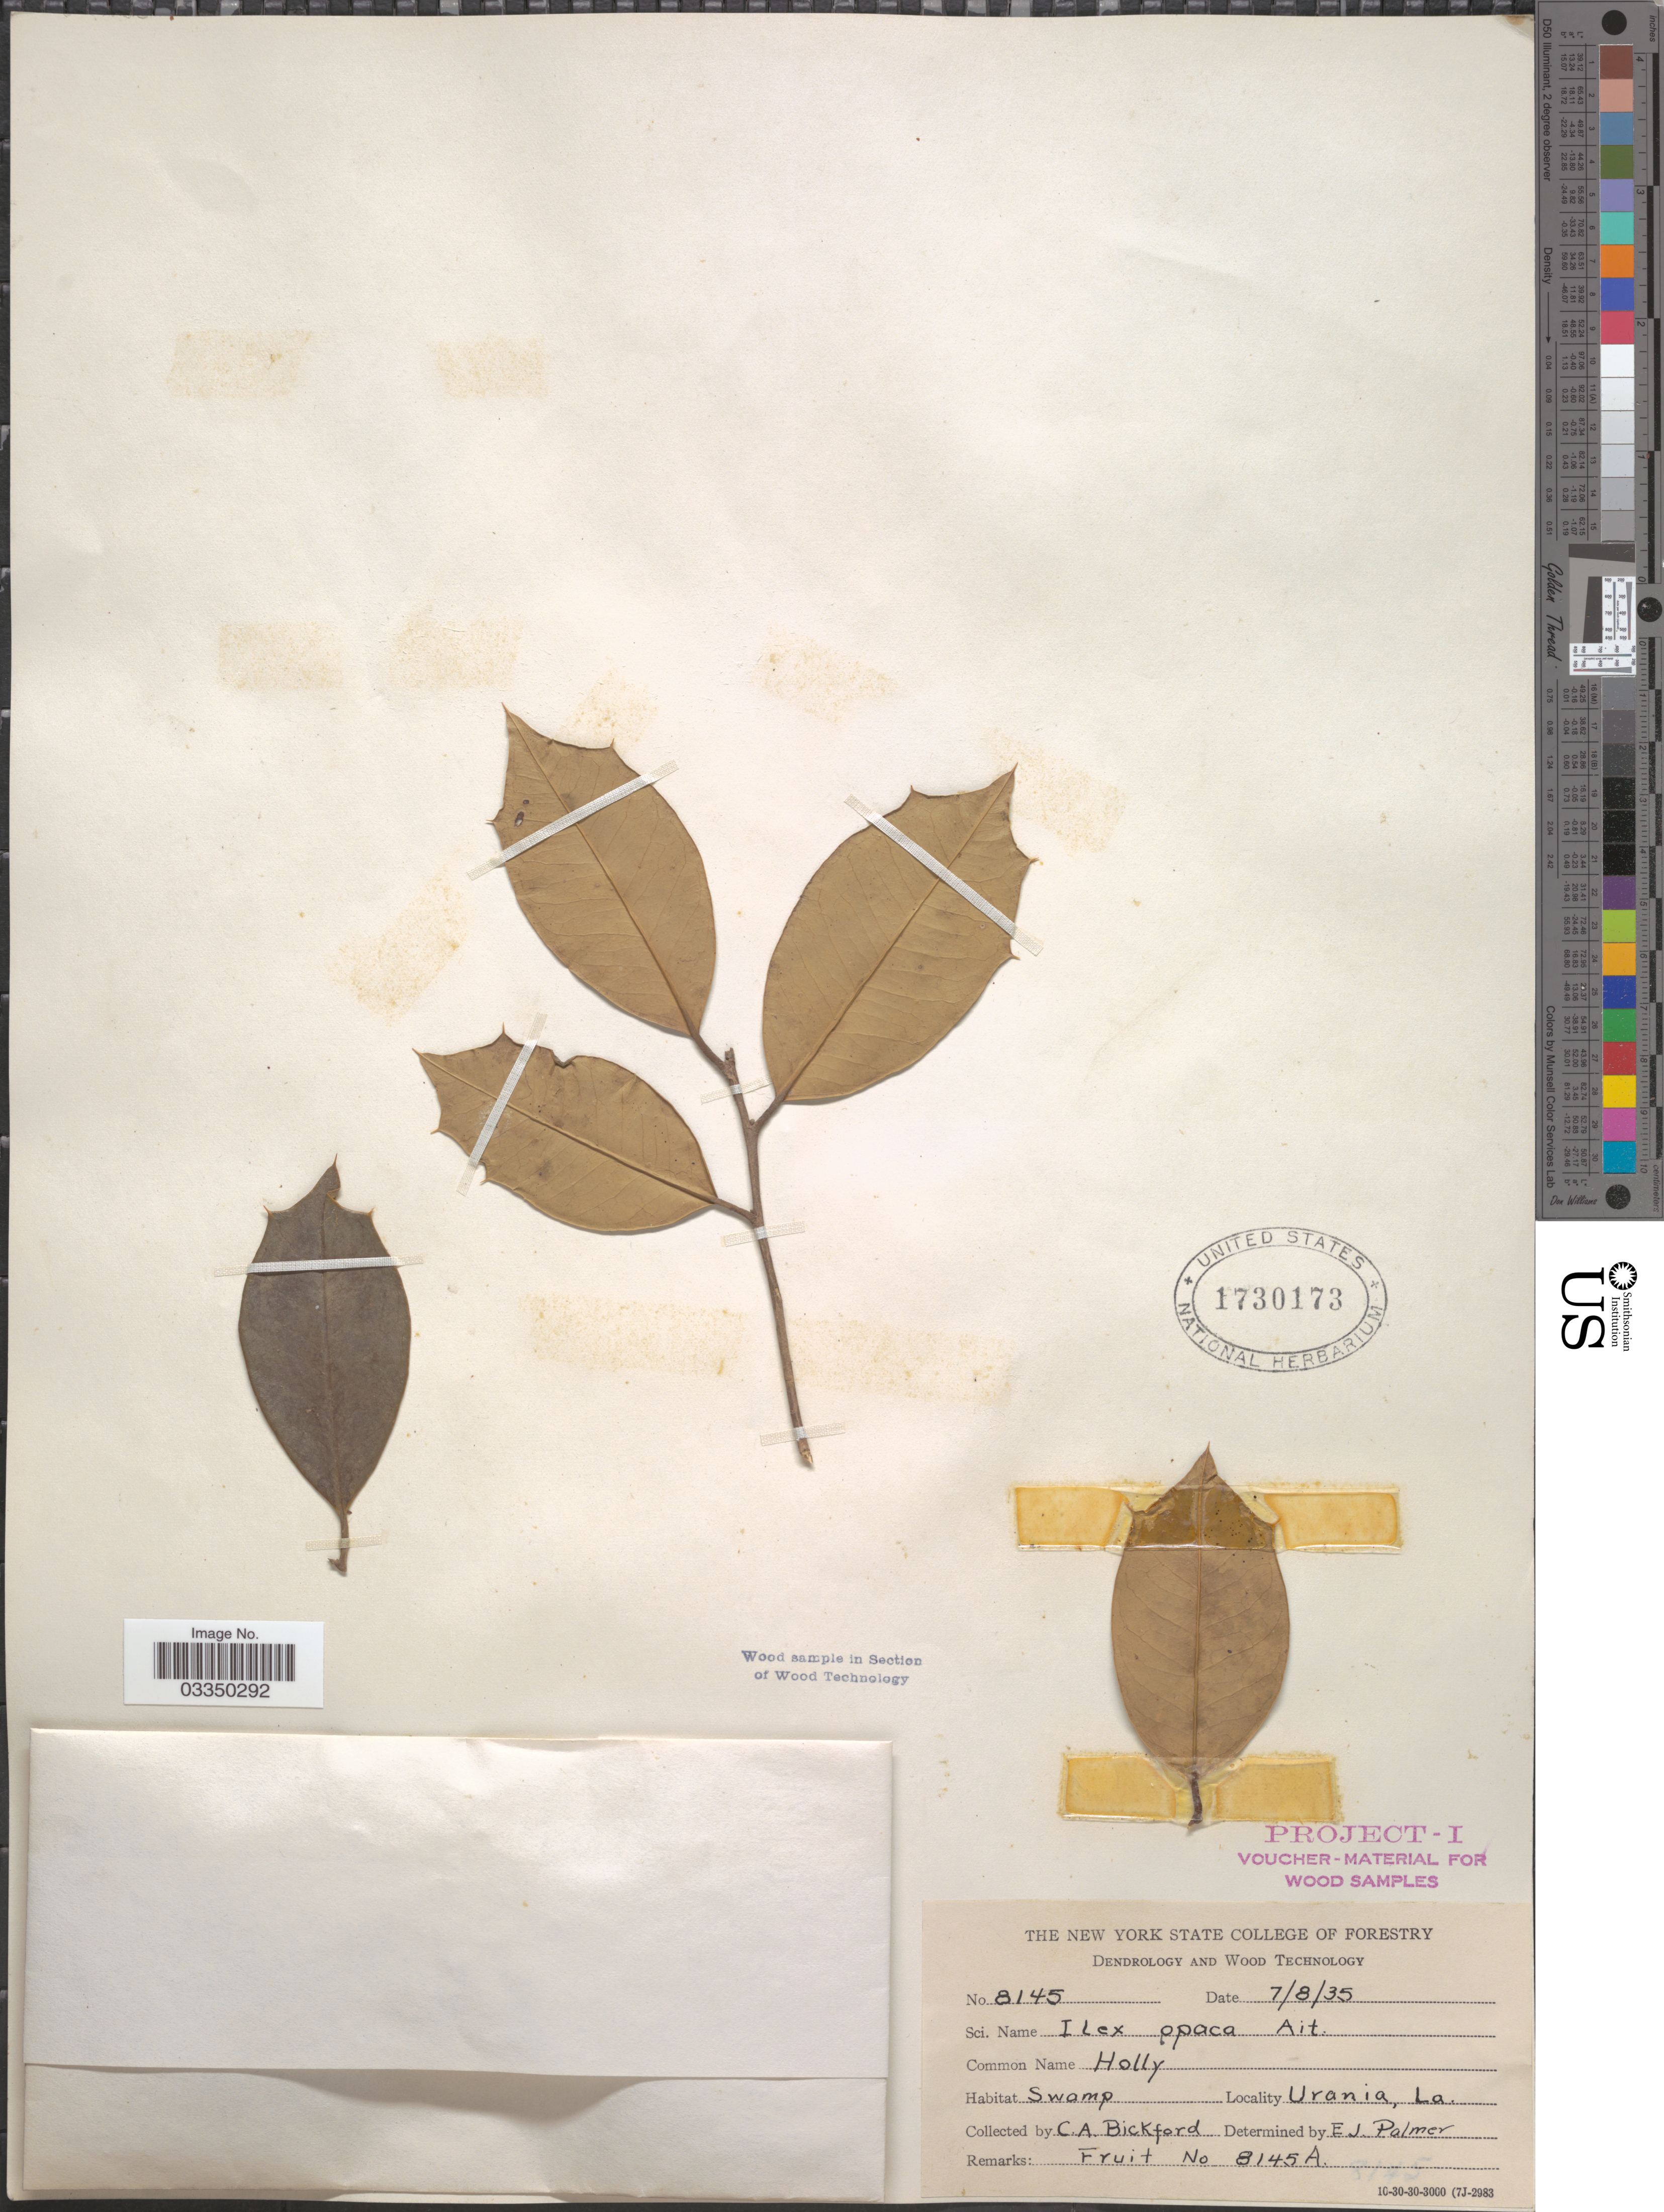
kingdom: Plantae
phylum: Tracheophyta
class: Magnoliopsida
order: Aquifoliales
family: Aquifoliaceae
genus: Ilex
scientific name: Ilex opaca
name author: Aiton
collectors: C. Bickford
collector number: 8145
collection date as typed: Transcribed d/m/y: 8/7/35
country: United States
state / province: Louisiana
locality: Urania.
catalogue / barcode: US 1730173